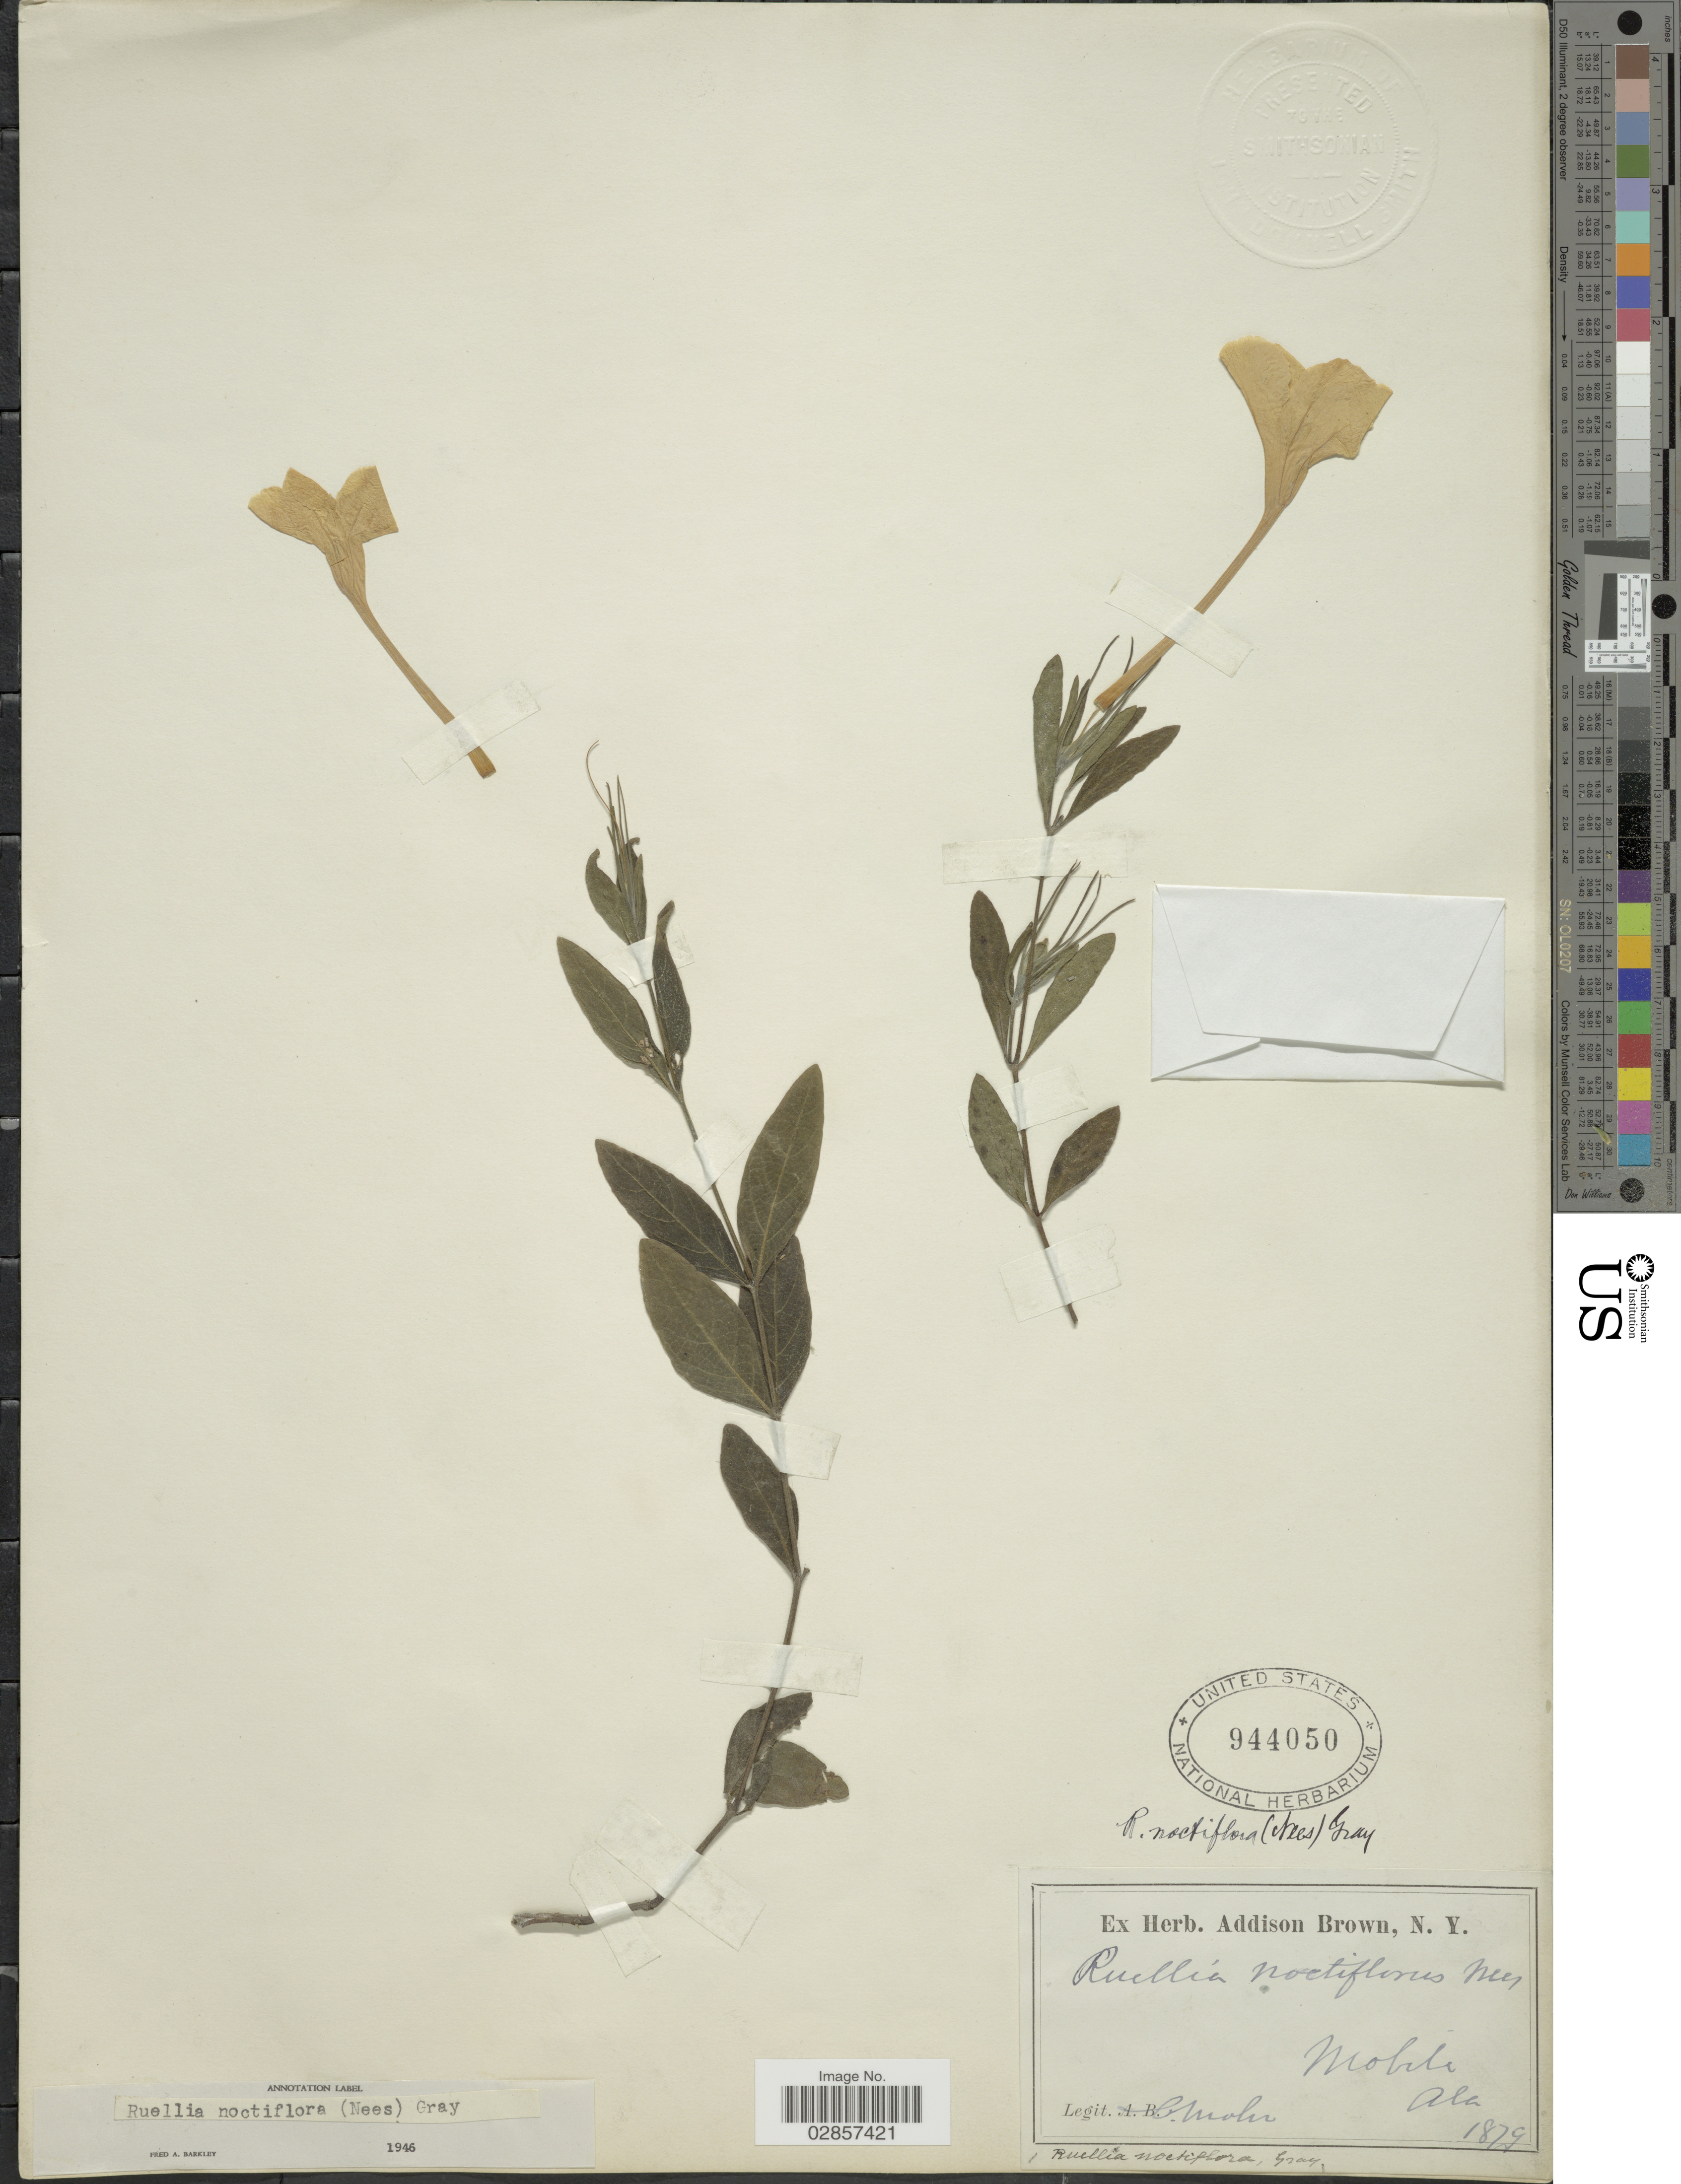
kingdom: Plantae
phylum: Tracheophyta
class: Magnoliopsida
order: Lamiales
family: Acanthaceae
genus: Ruellia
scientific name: Ruellia noctiflora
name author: (Nees) A. Gray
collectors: C. T. Mohr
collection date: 1879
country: United States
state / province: Alabama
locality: Mobile, Ala.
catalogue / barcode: US 944050